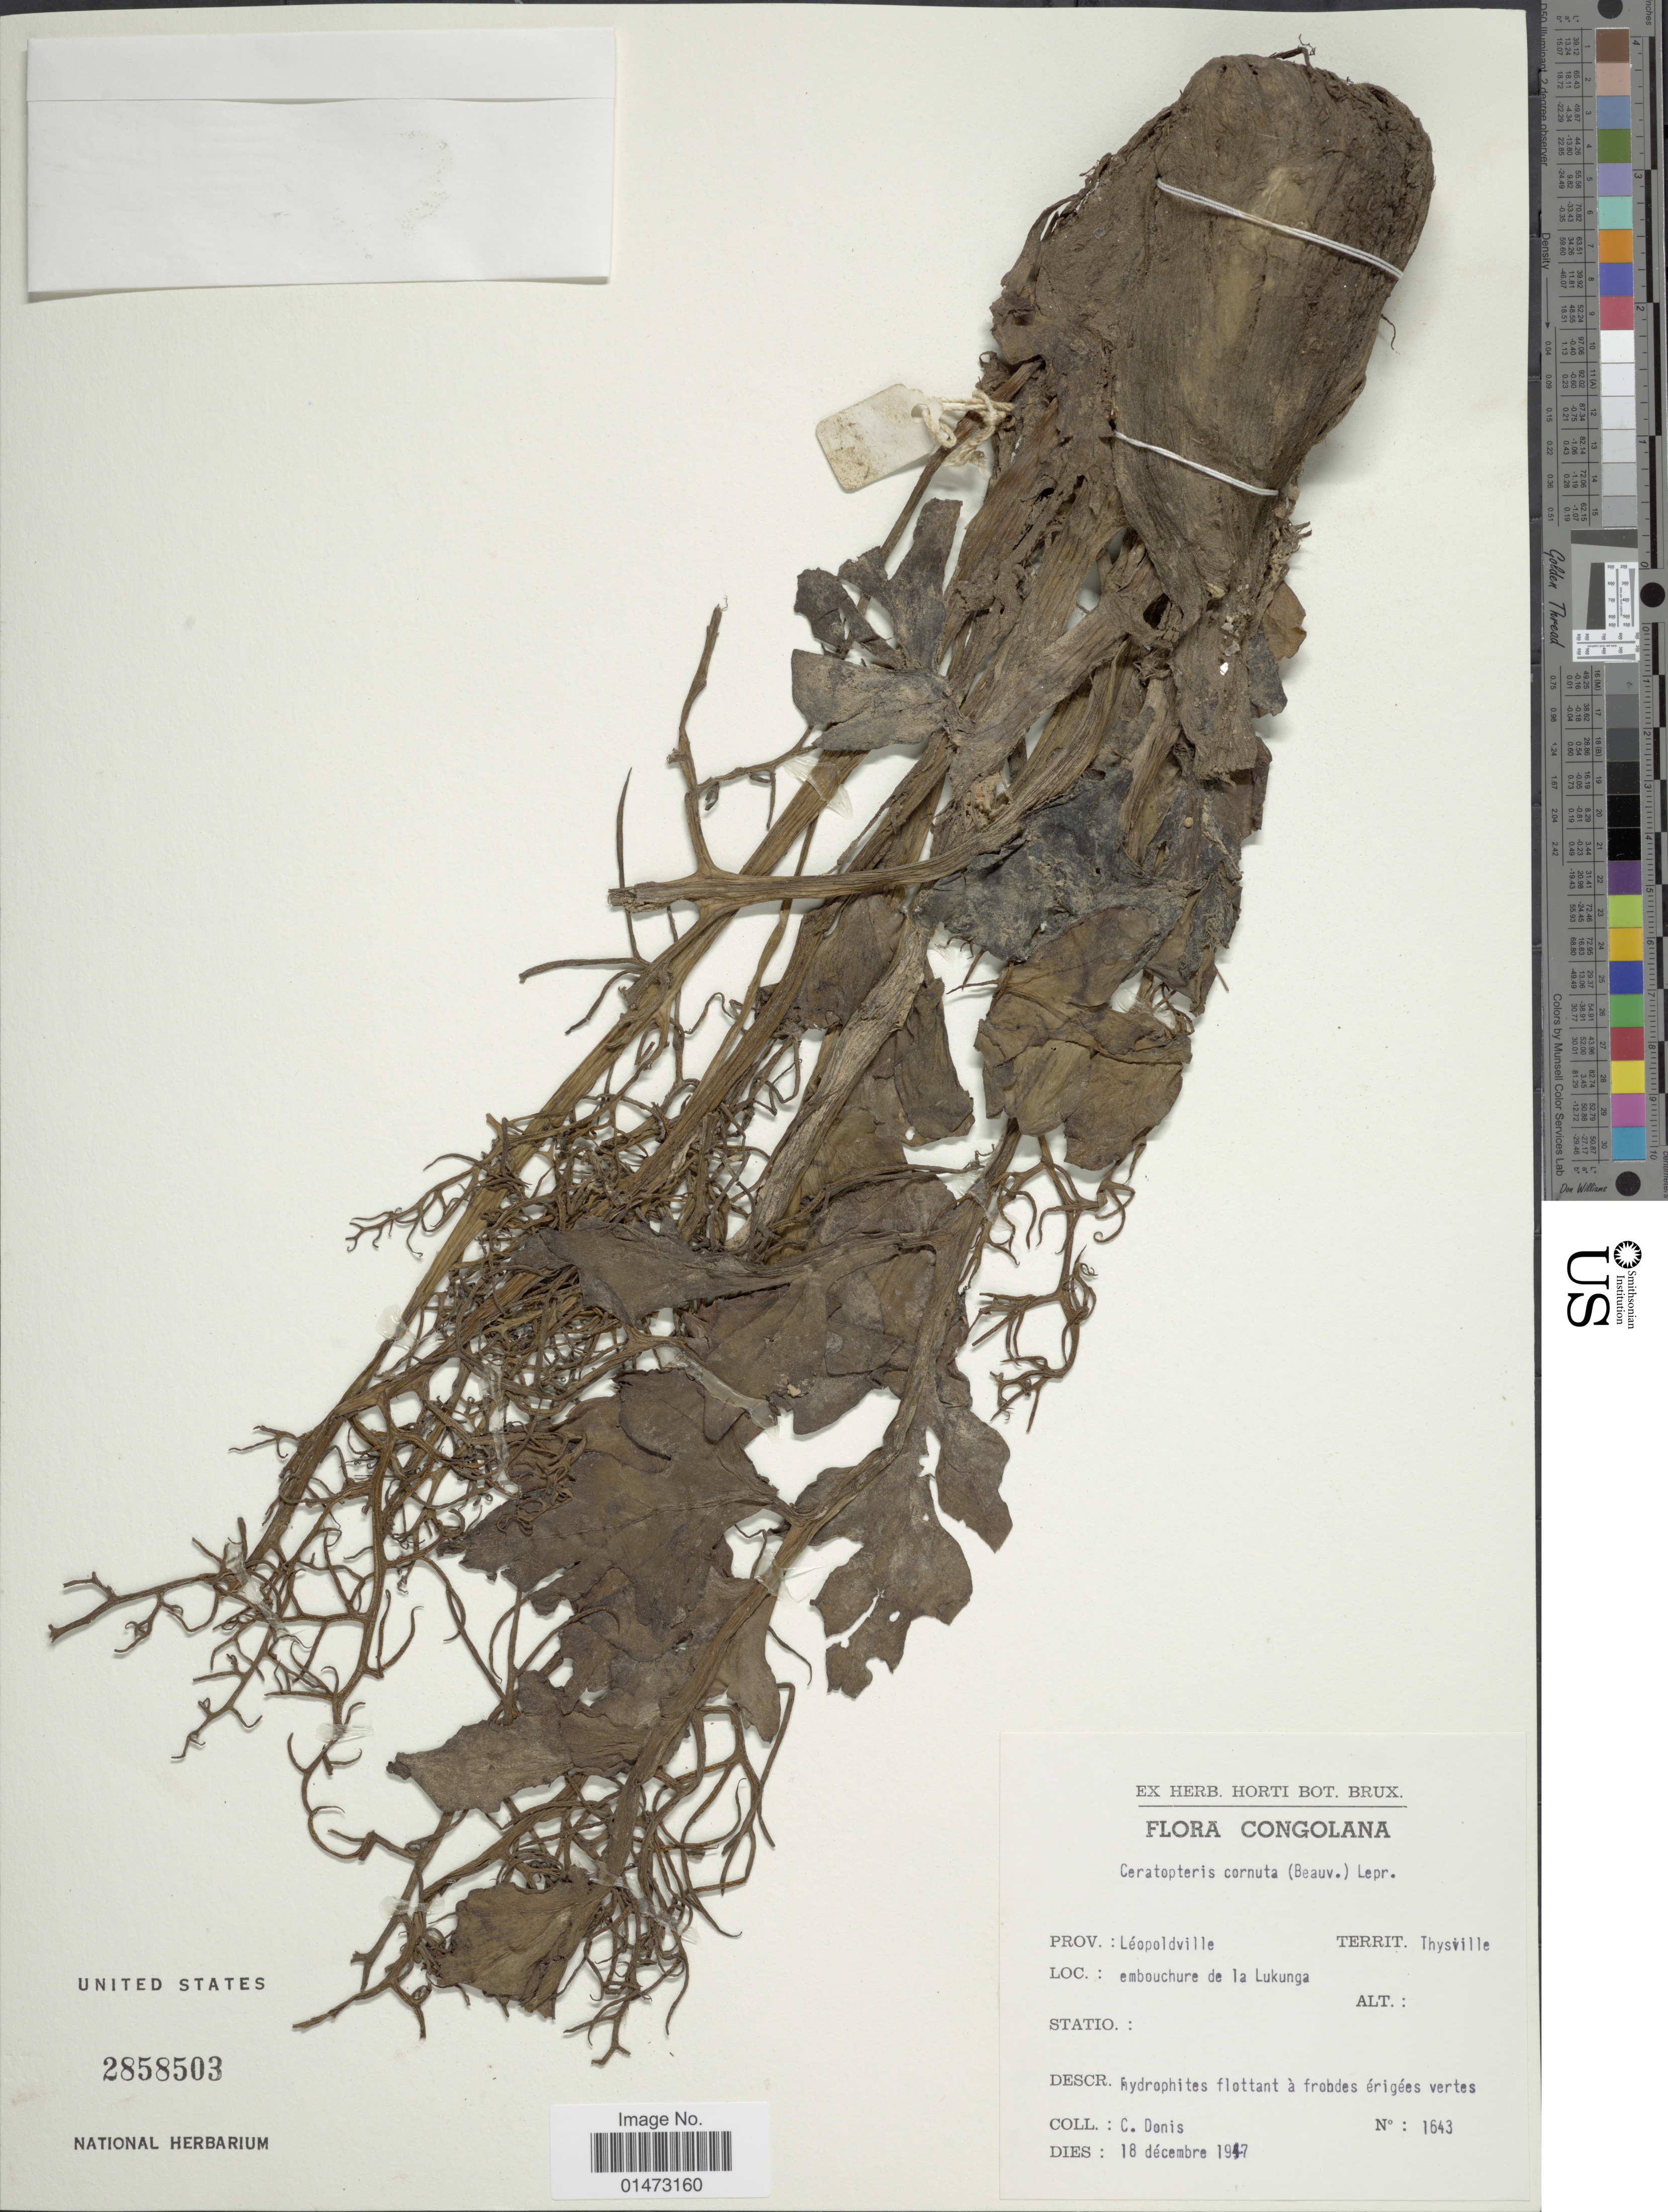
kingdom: Plantae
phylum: Tracheophyta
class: Polypodiopsida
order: Polypodiales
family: Pteridaceae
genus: Ceratopteris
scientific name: Ceratopteris cornuta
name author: (P. Beauv.) Le Prieur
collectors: C. Donis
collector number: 1643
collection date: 1947-12-18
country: Congo, Democratic Republic of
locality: Prov.: Léopoldville. Territ. Thysville. Embouchure de la Lukunga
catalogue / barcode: US 2858503